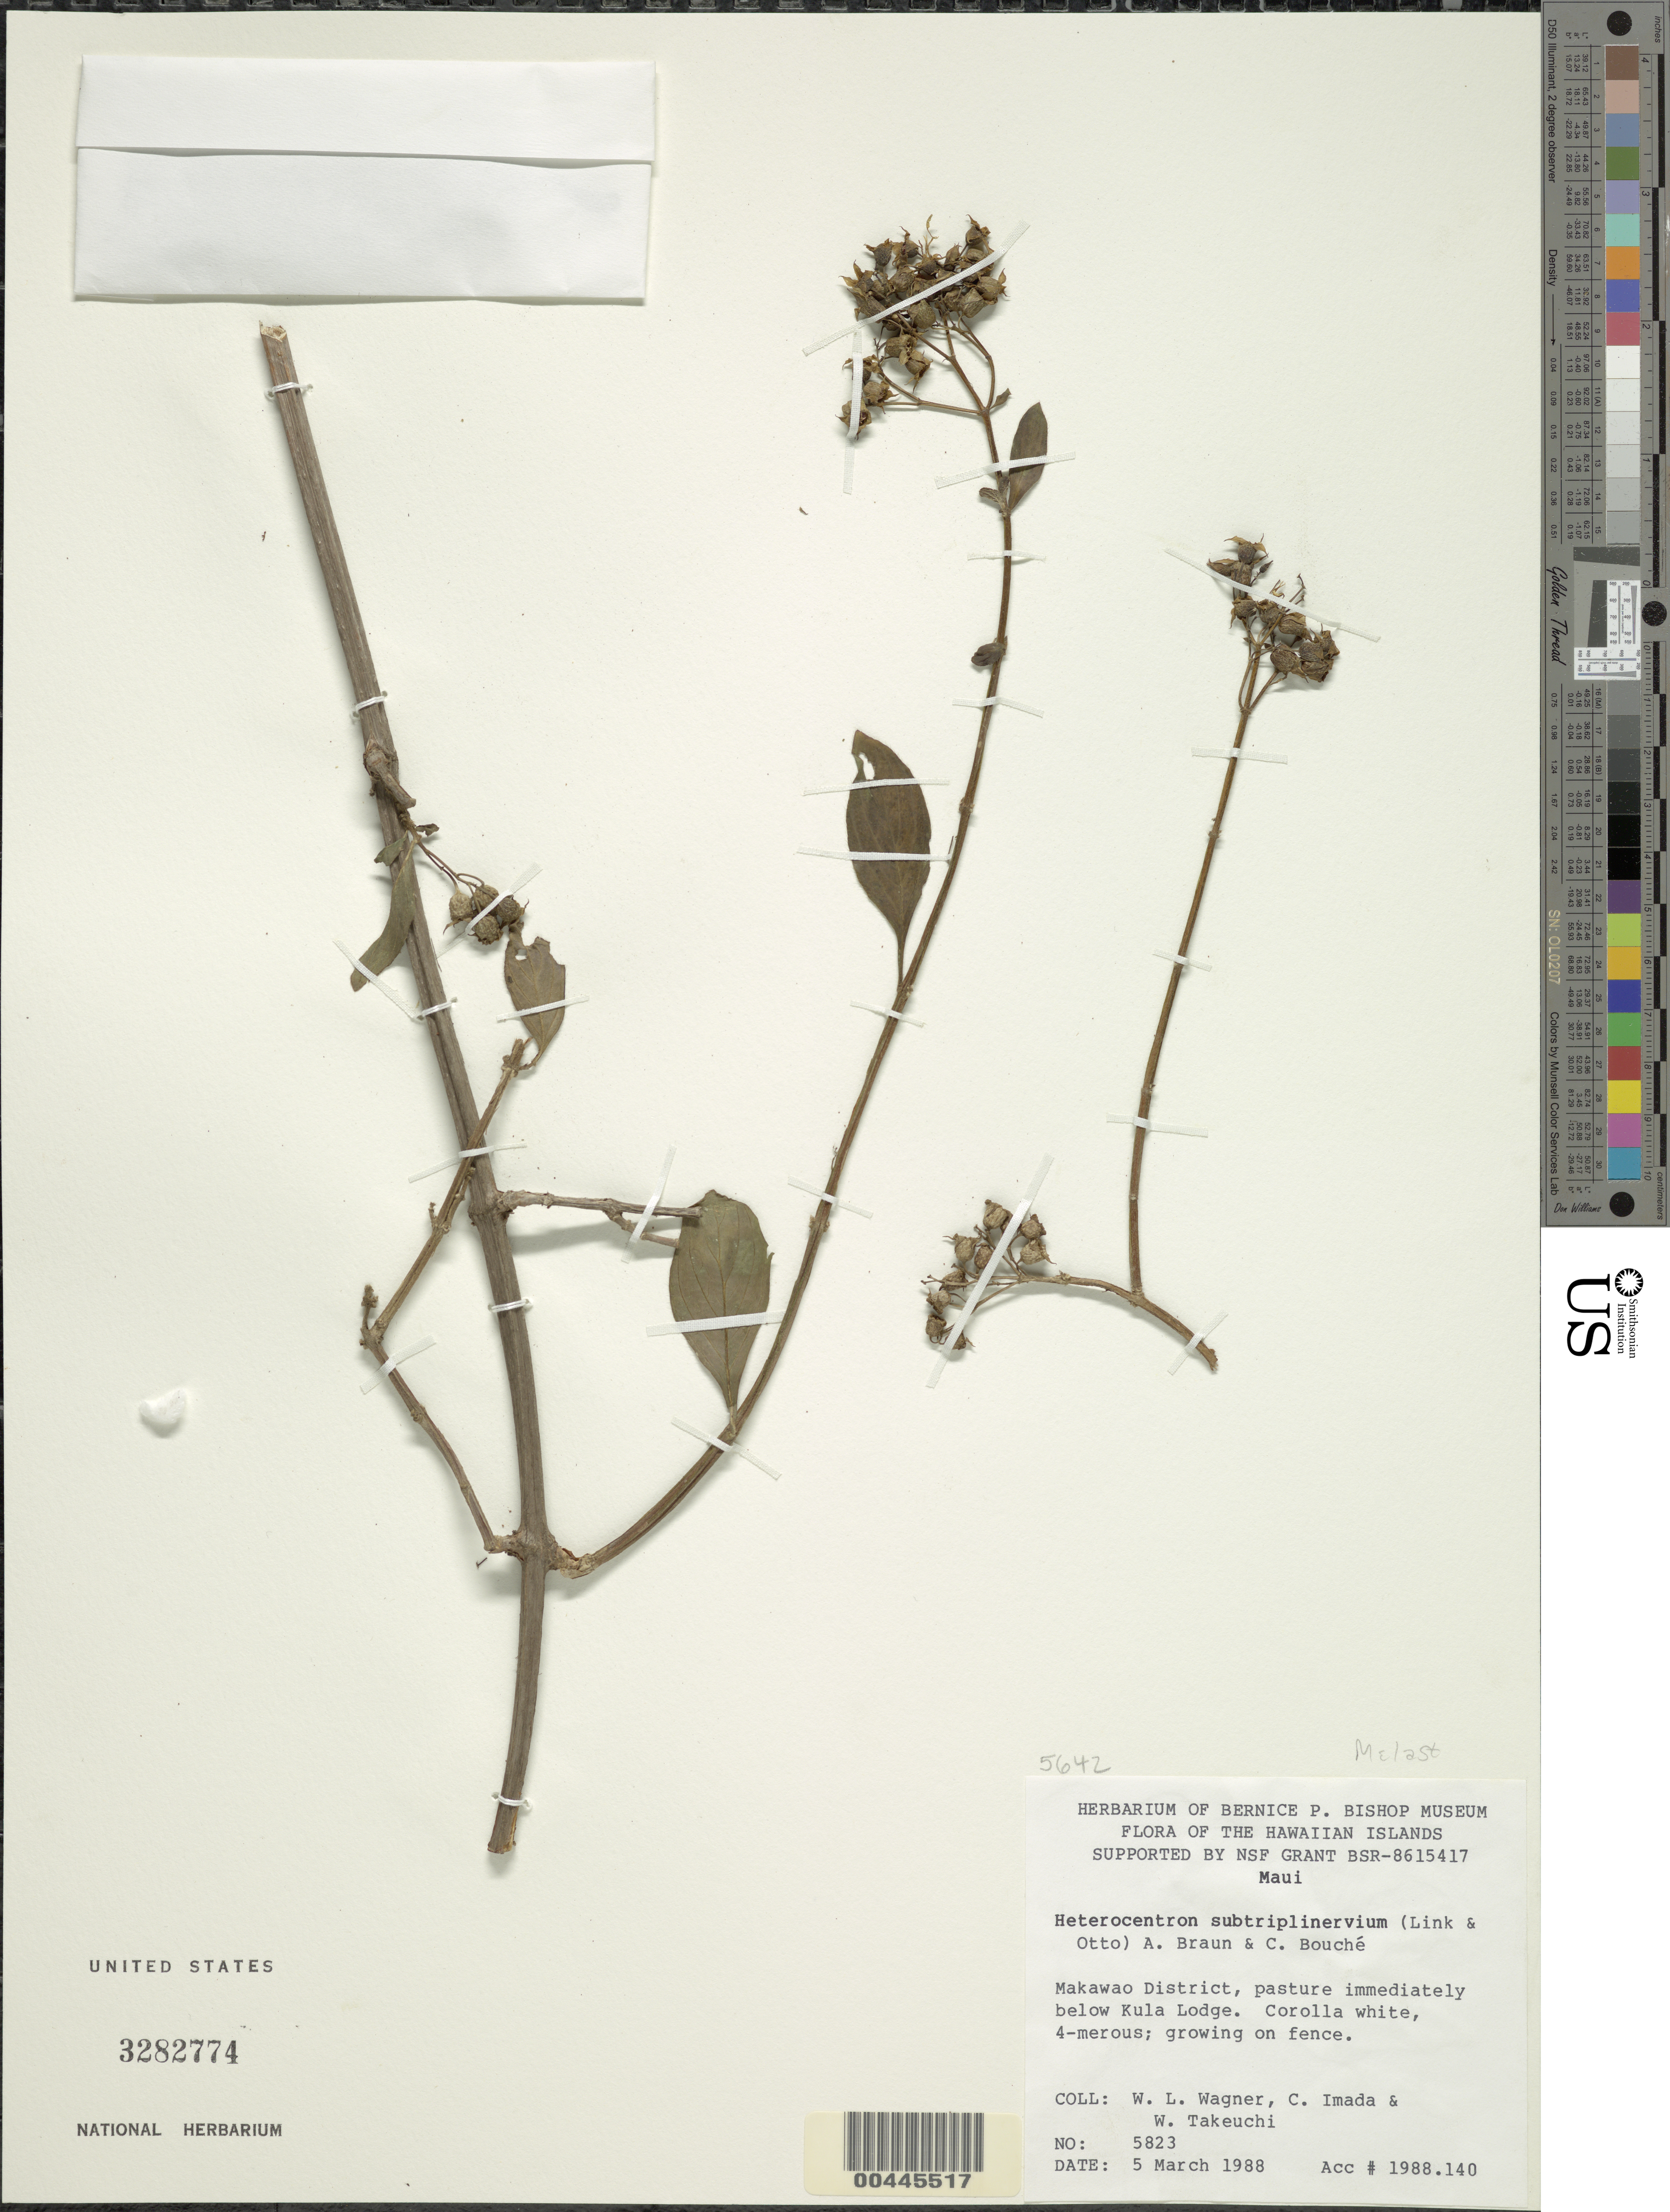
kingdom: Plantae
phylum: Tracheophyta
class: Magnoliopsida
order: Myrtales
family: Melastomataceae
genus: Heterocentron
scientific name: Heterocentron subtriplinervium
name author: (Link & Otto) A. Braun & C.D. Bouché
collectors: W. L. Wagner, C. Imada & W. N. Takeuchi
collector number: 5823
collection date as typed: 5 Mar 1988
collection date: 1988-03-05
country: United States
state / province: Hawaii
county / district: Maui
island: Maui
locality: Makawao Dist., pasture below Kula Lodge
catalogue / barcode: US 3282774